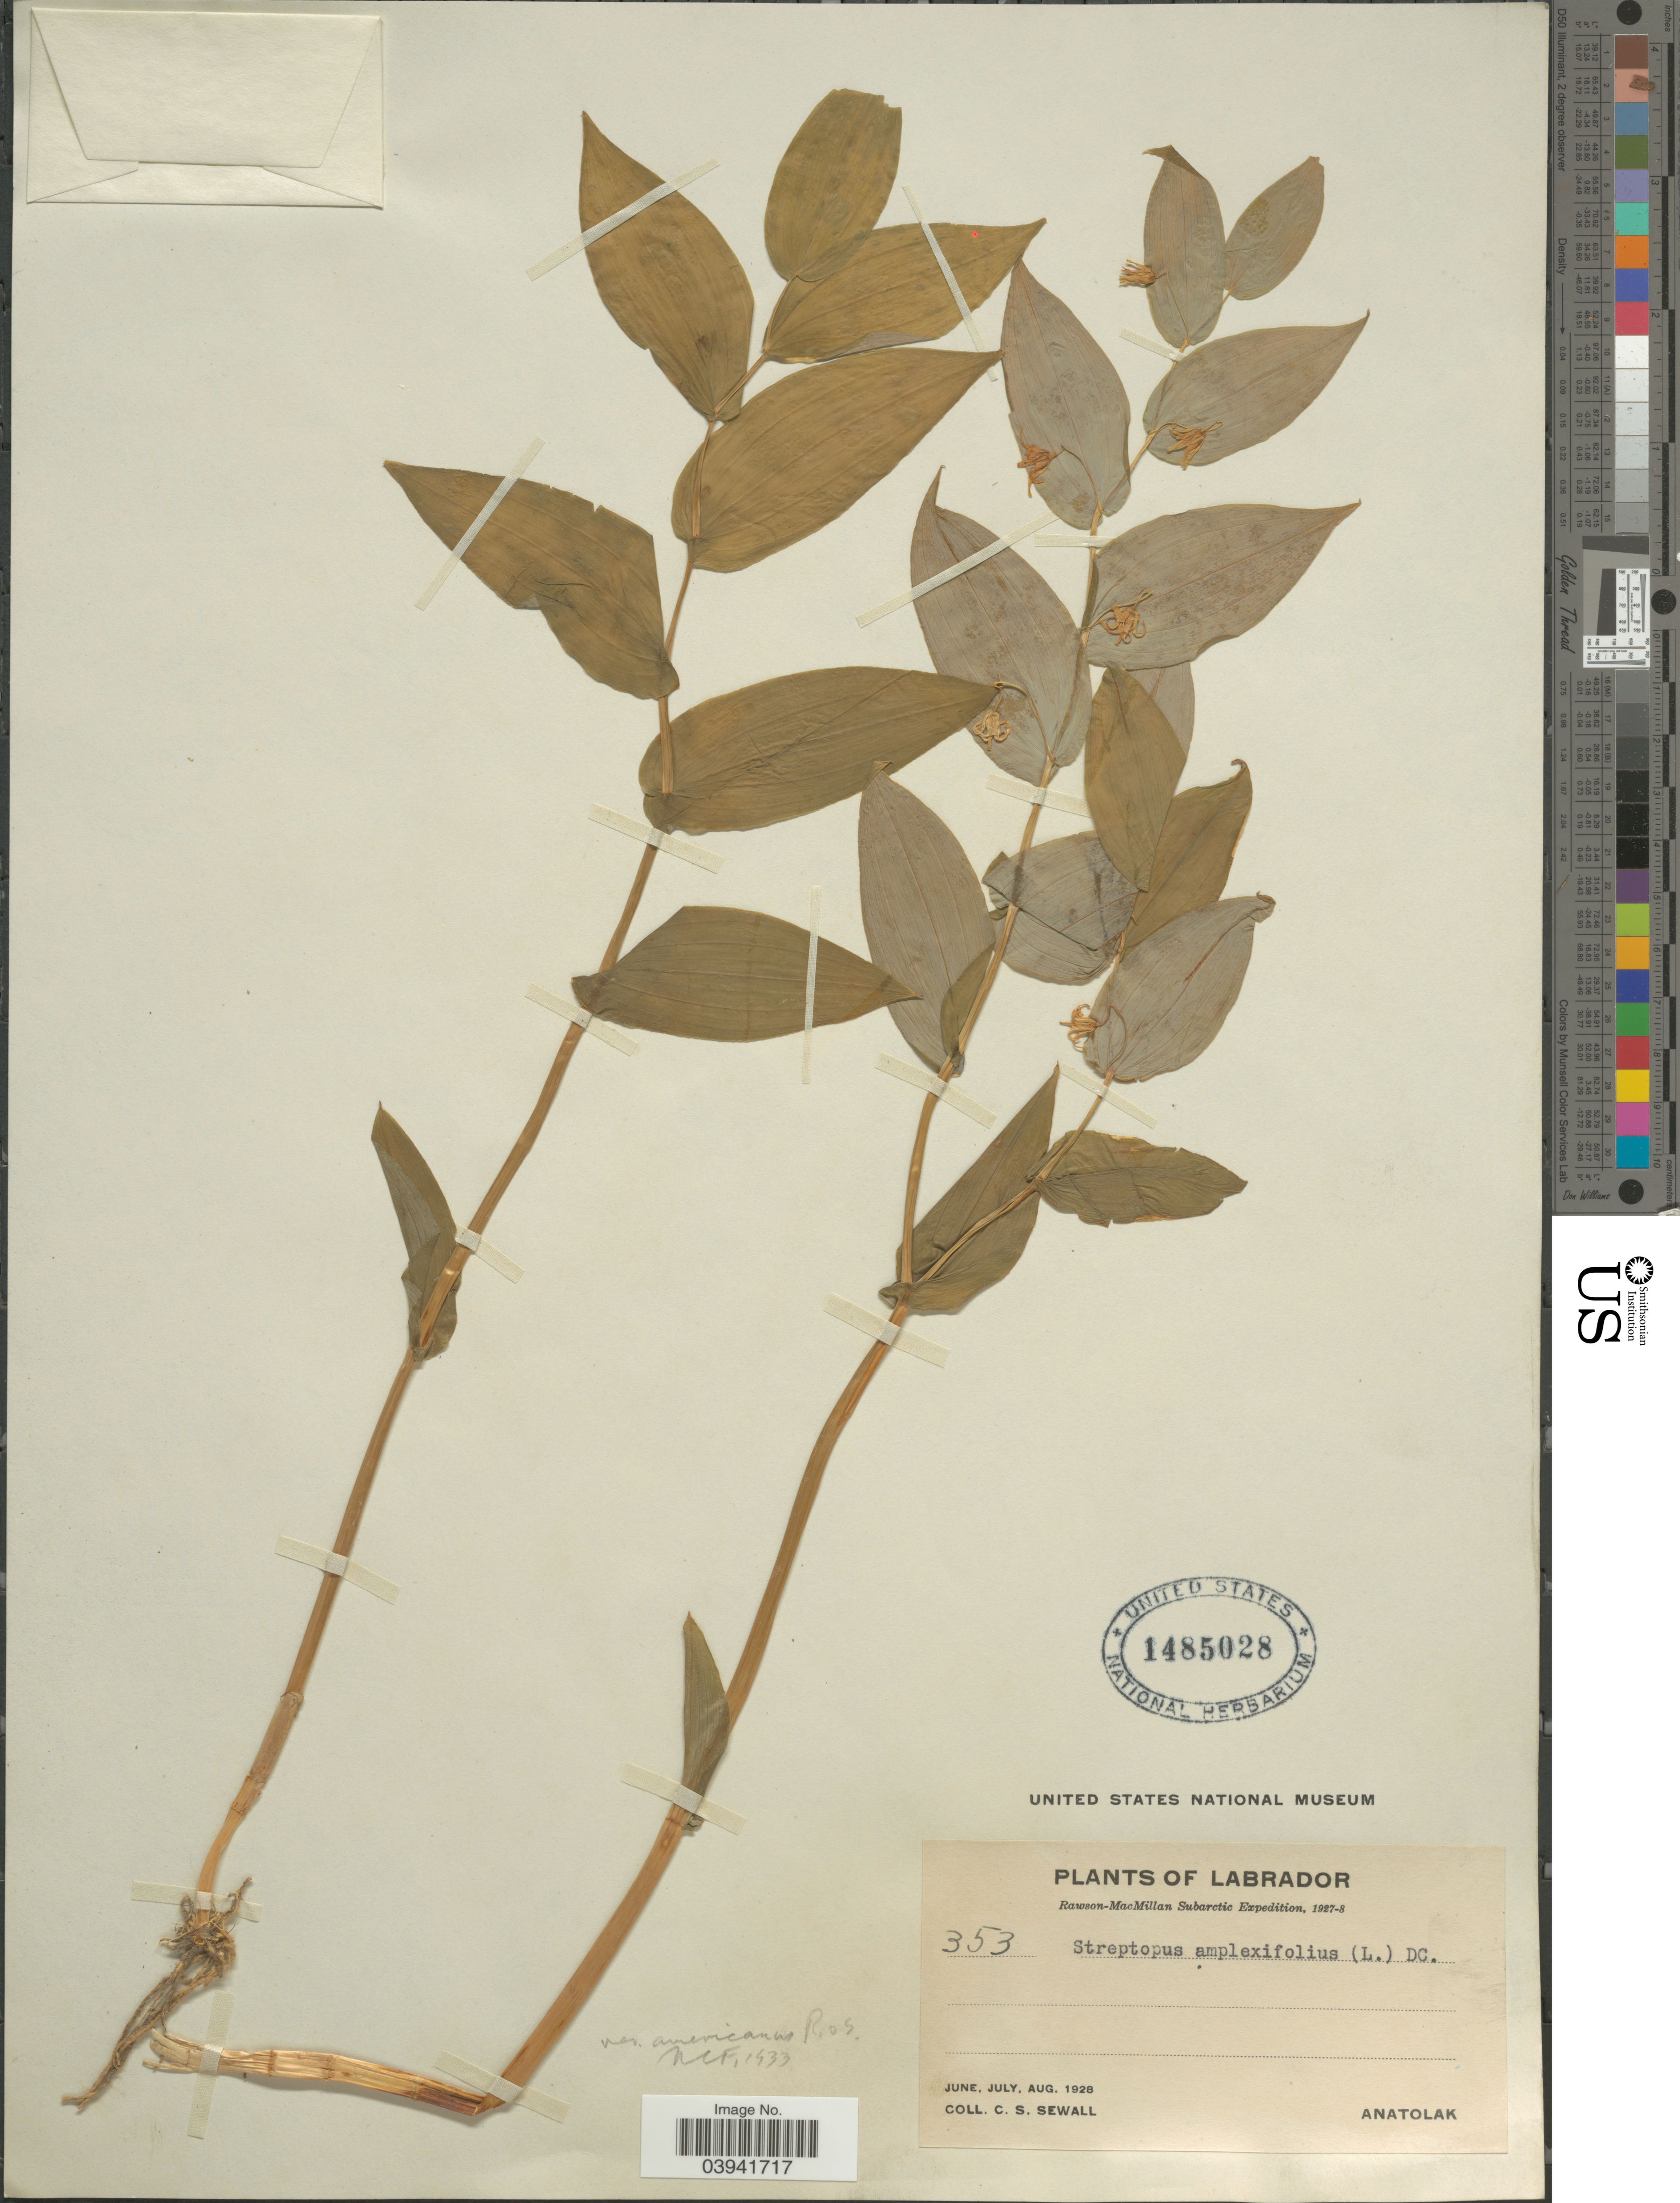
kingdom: Plantae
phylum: Tracheophyta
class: Liliopsida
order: Liliales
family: Liliaceae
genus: Streptopus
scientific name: Streptopus amplexifolius var. americanus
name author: Schult. & Schult. f.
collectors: C. Sewall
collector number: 353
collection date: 1928-06/1928-08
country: Canada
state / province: Newfoundland and Labrador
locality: Labrador. Anatolak.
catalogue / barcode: US 1485028